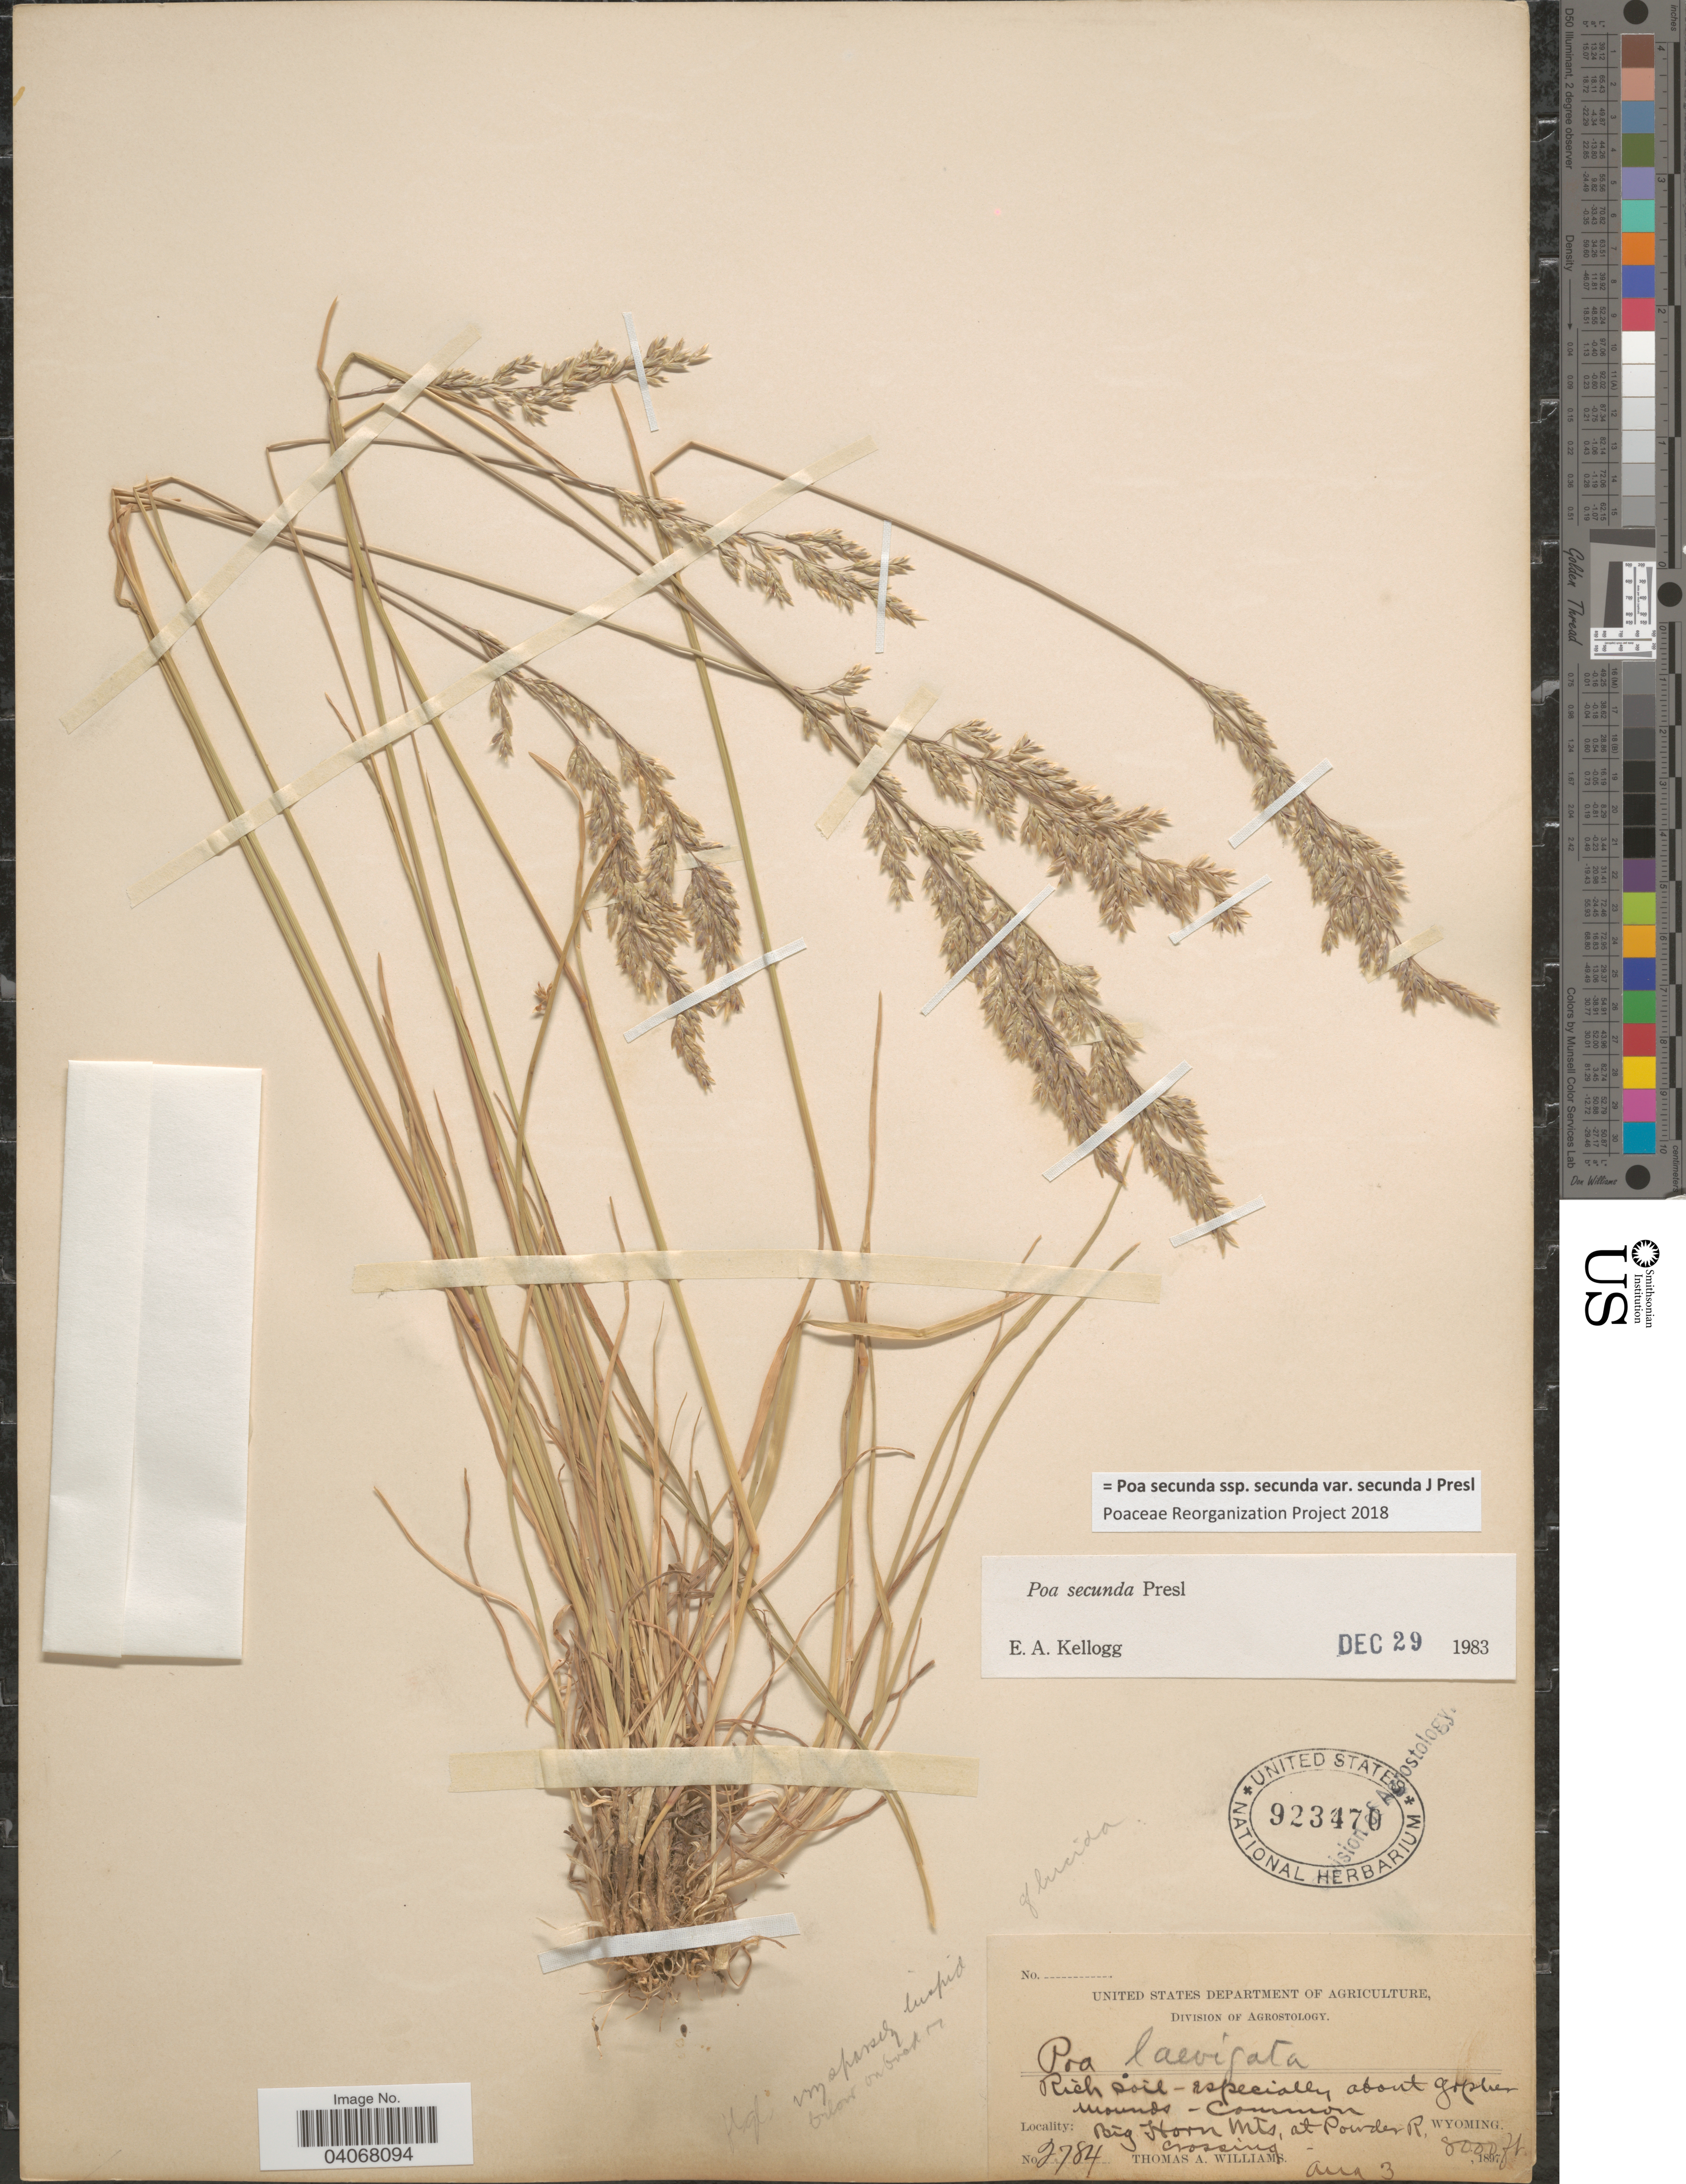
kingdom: Plantae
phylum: Tracheophyta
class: Liliopsida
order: Poales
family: Poaceae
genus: Poa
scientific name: Poa secunda subsp. secunda var. secunda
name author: J. Presl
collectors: T. A. Williams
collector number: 2784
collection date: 1897-08-03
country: United States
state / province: Wyoming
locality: Big Horn Mts, at Powder R. Crossing.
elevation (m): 2438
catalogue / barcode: US 923470